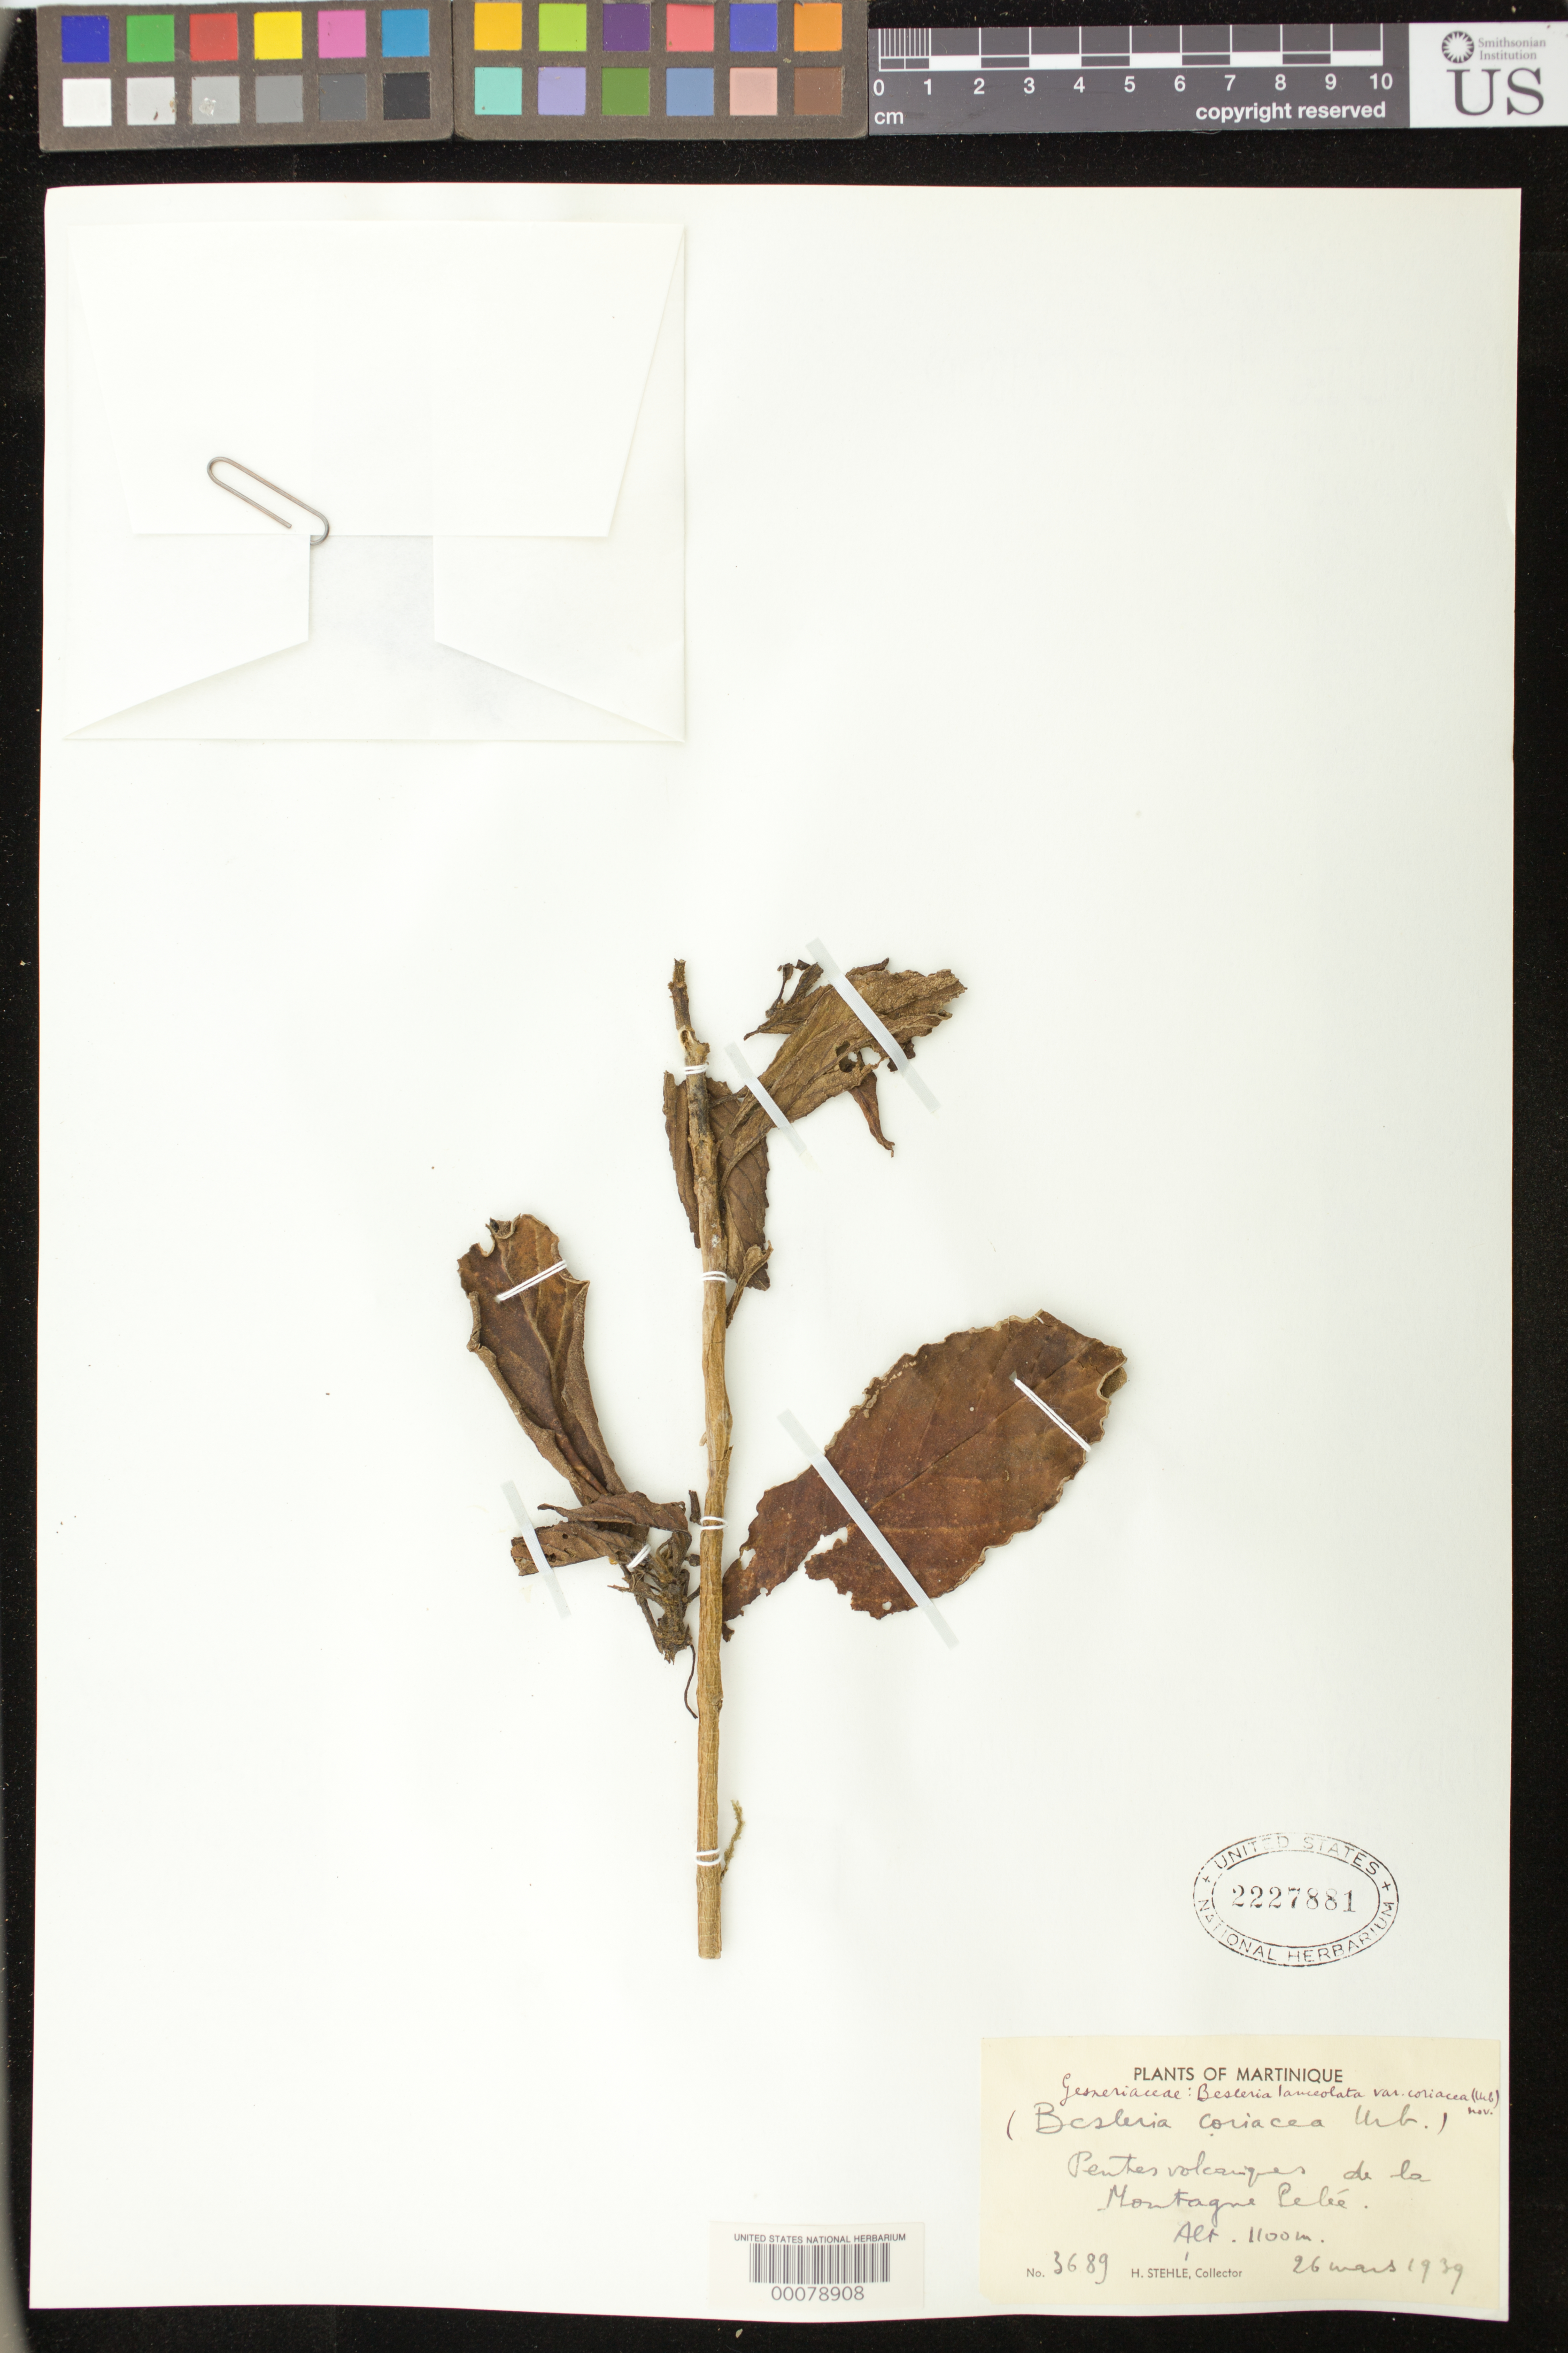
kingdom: Plantae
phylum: Tracheophyta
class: Magnoliopsida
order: Lamiales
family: Gesneriaceae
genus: Besleria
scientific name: Besleria lanceolata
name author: Urb.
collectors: H. Stehlé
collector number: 3689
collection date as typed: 26 Mar 1939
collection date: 1939-03-26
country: Martinique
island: Martinique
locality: Volcanic Pentes of Montagne Pelee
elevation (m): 1100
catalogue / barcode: US 2227881